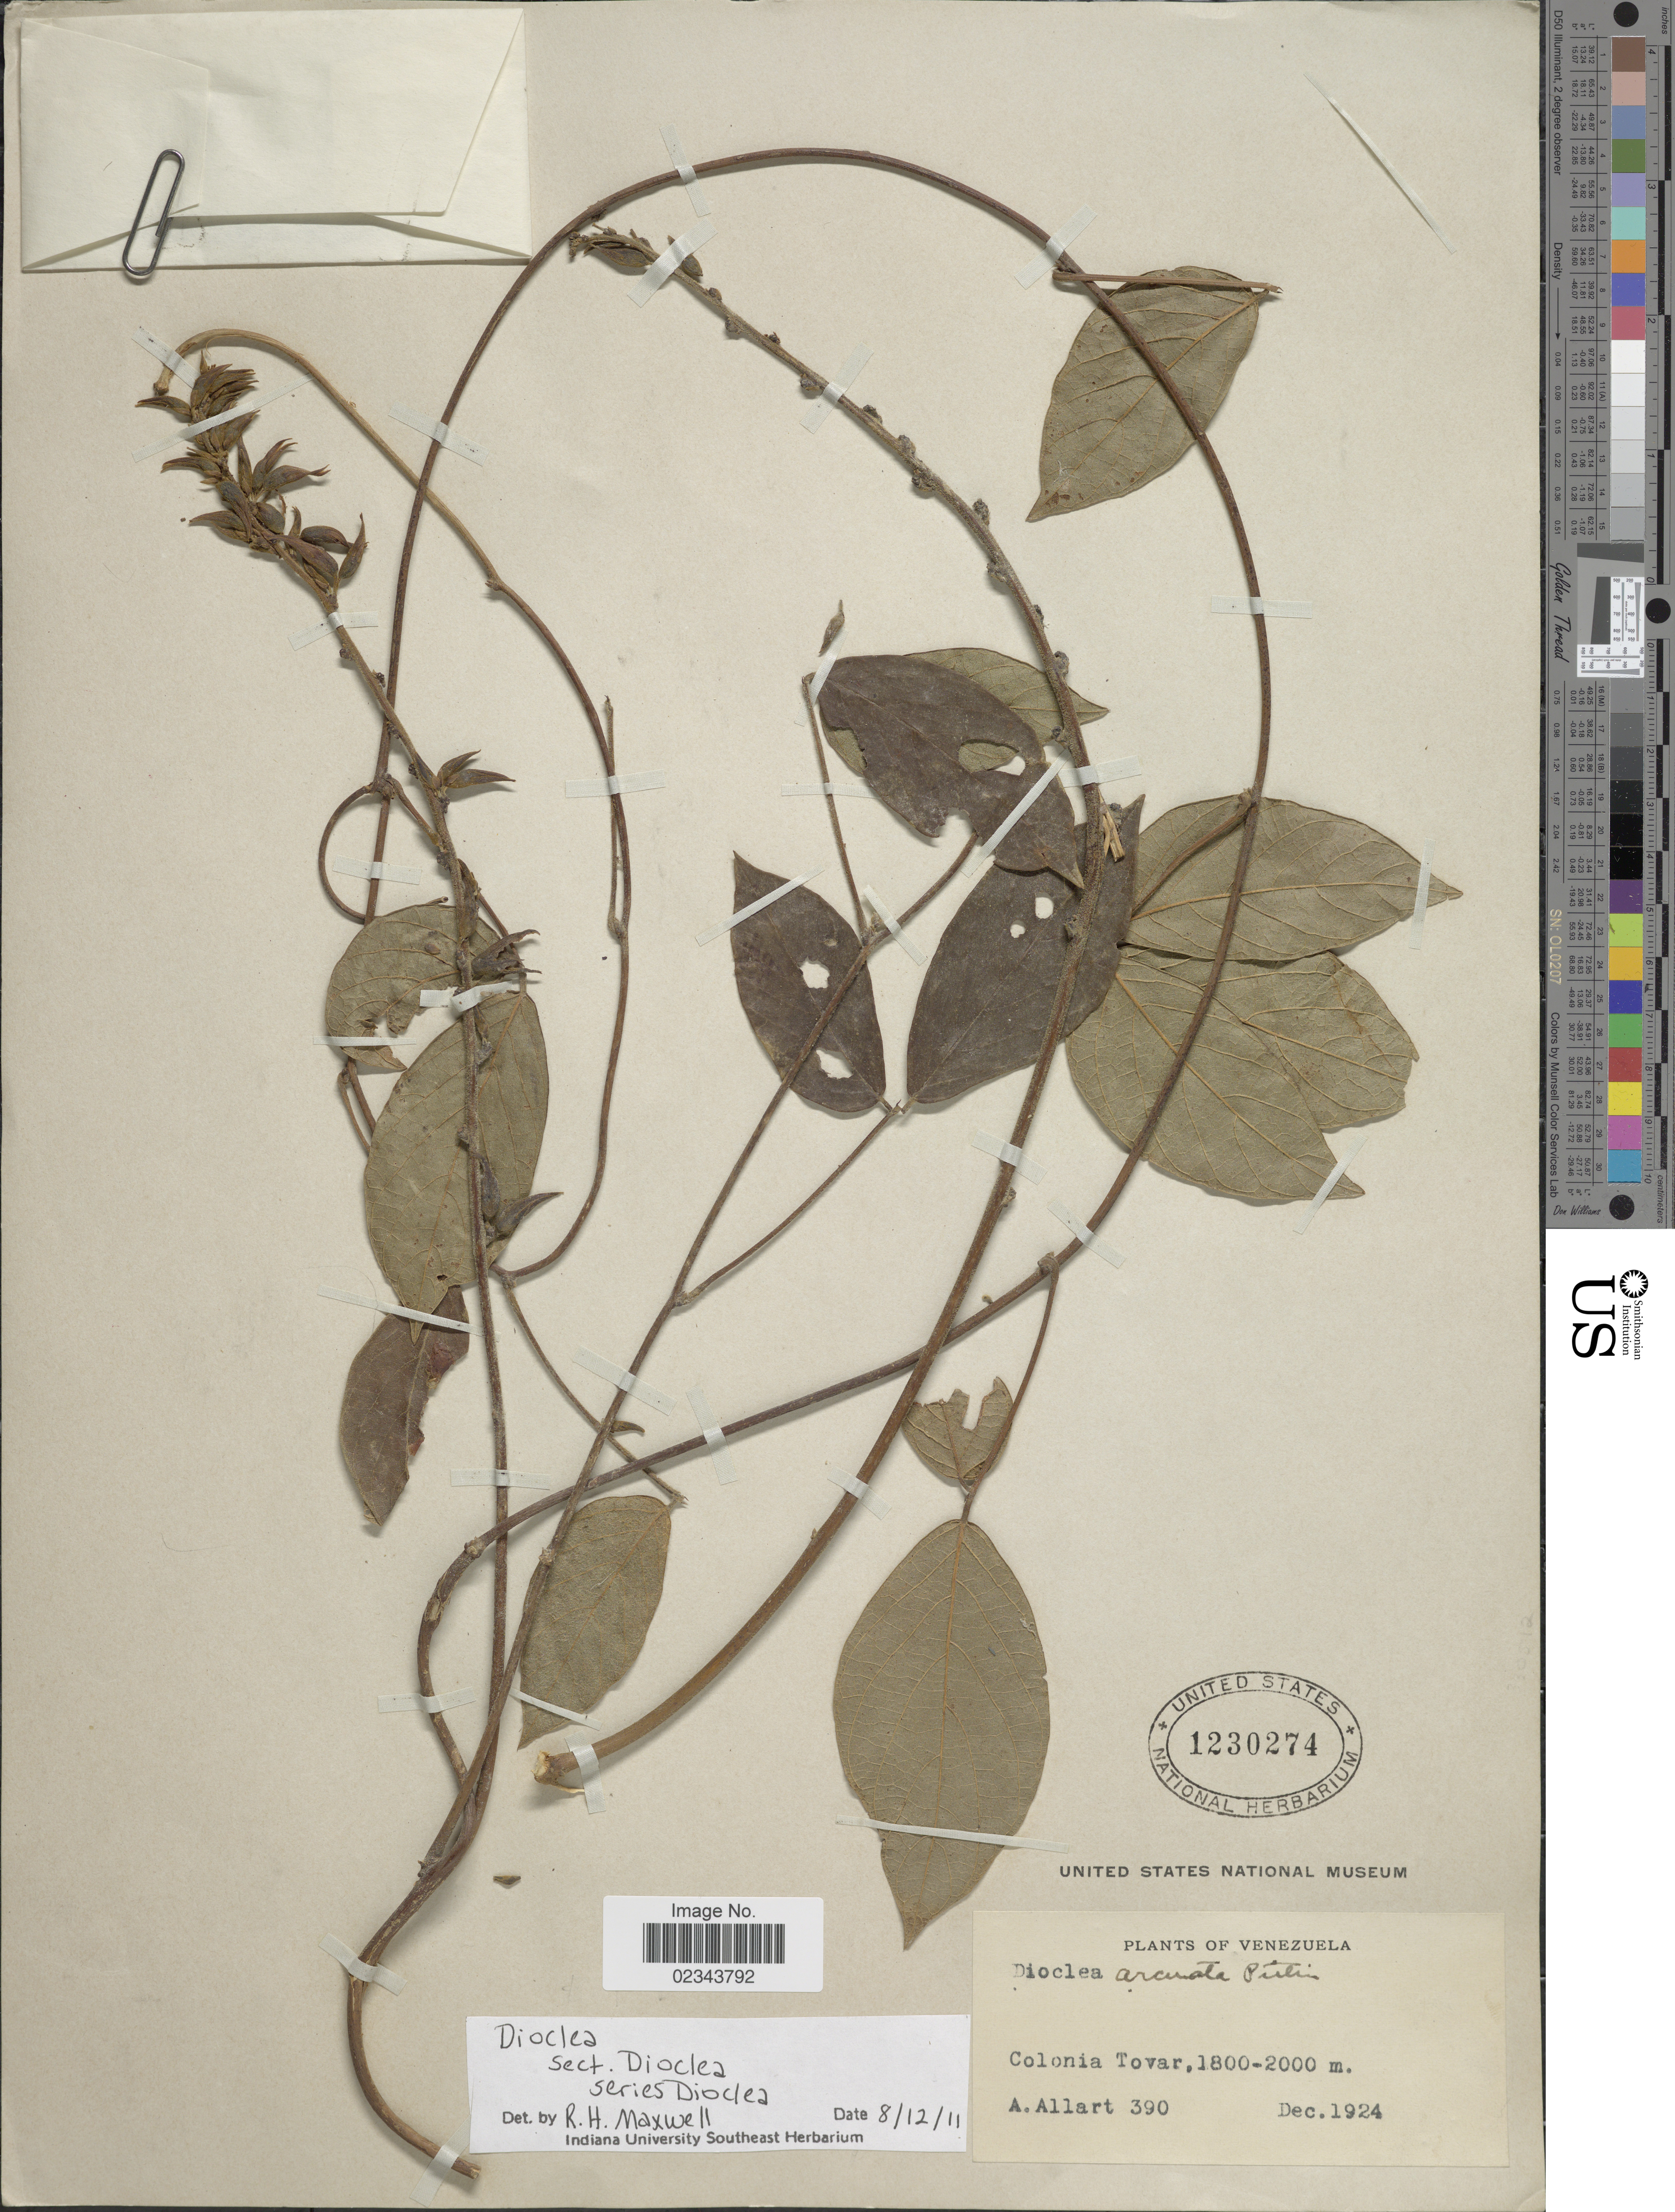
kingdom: Plantae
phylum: Tracheophyta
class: Magnoliopsida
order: Fabales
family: Fabaceae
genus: Dioclea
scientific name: Dioclea sp.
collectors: A. Allart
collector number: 390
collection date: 1924-12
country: Venezuela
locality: Colonia Tovar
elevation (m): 1800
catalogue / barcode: US 1230274